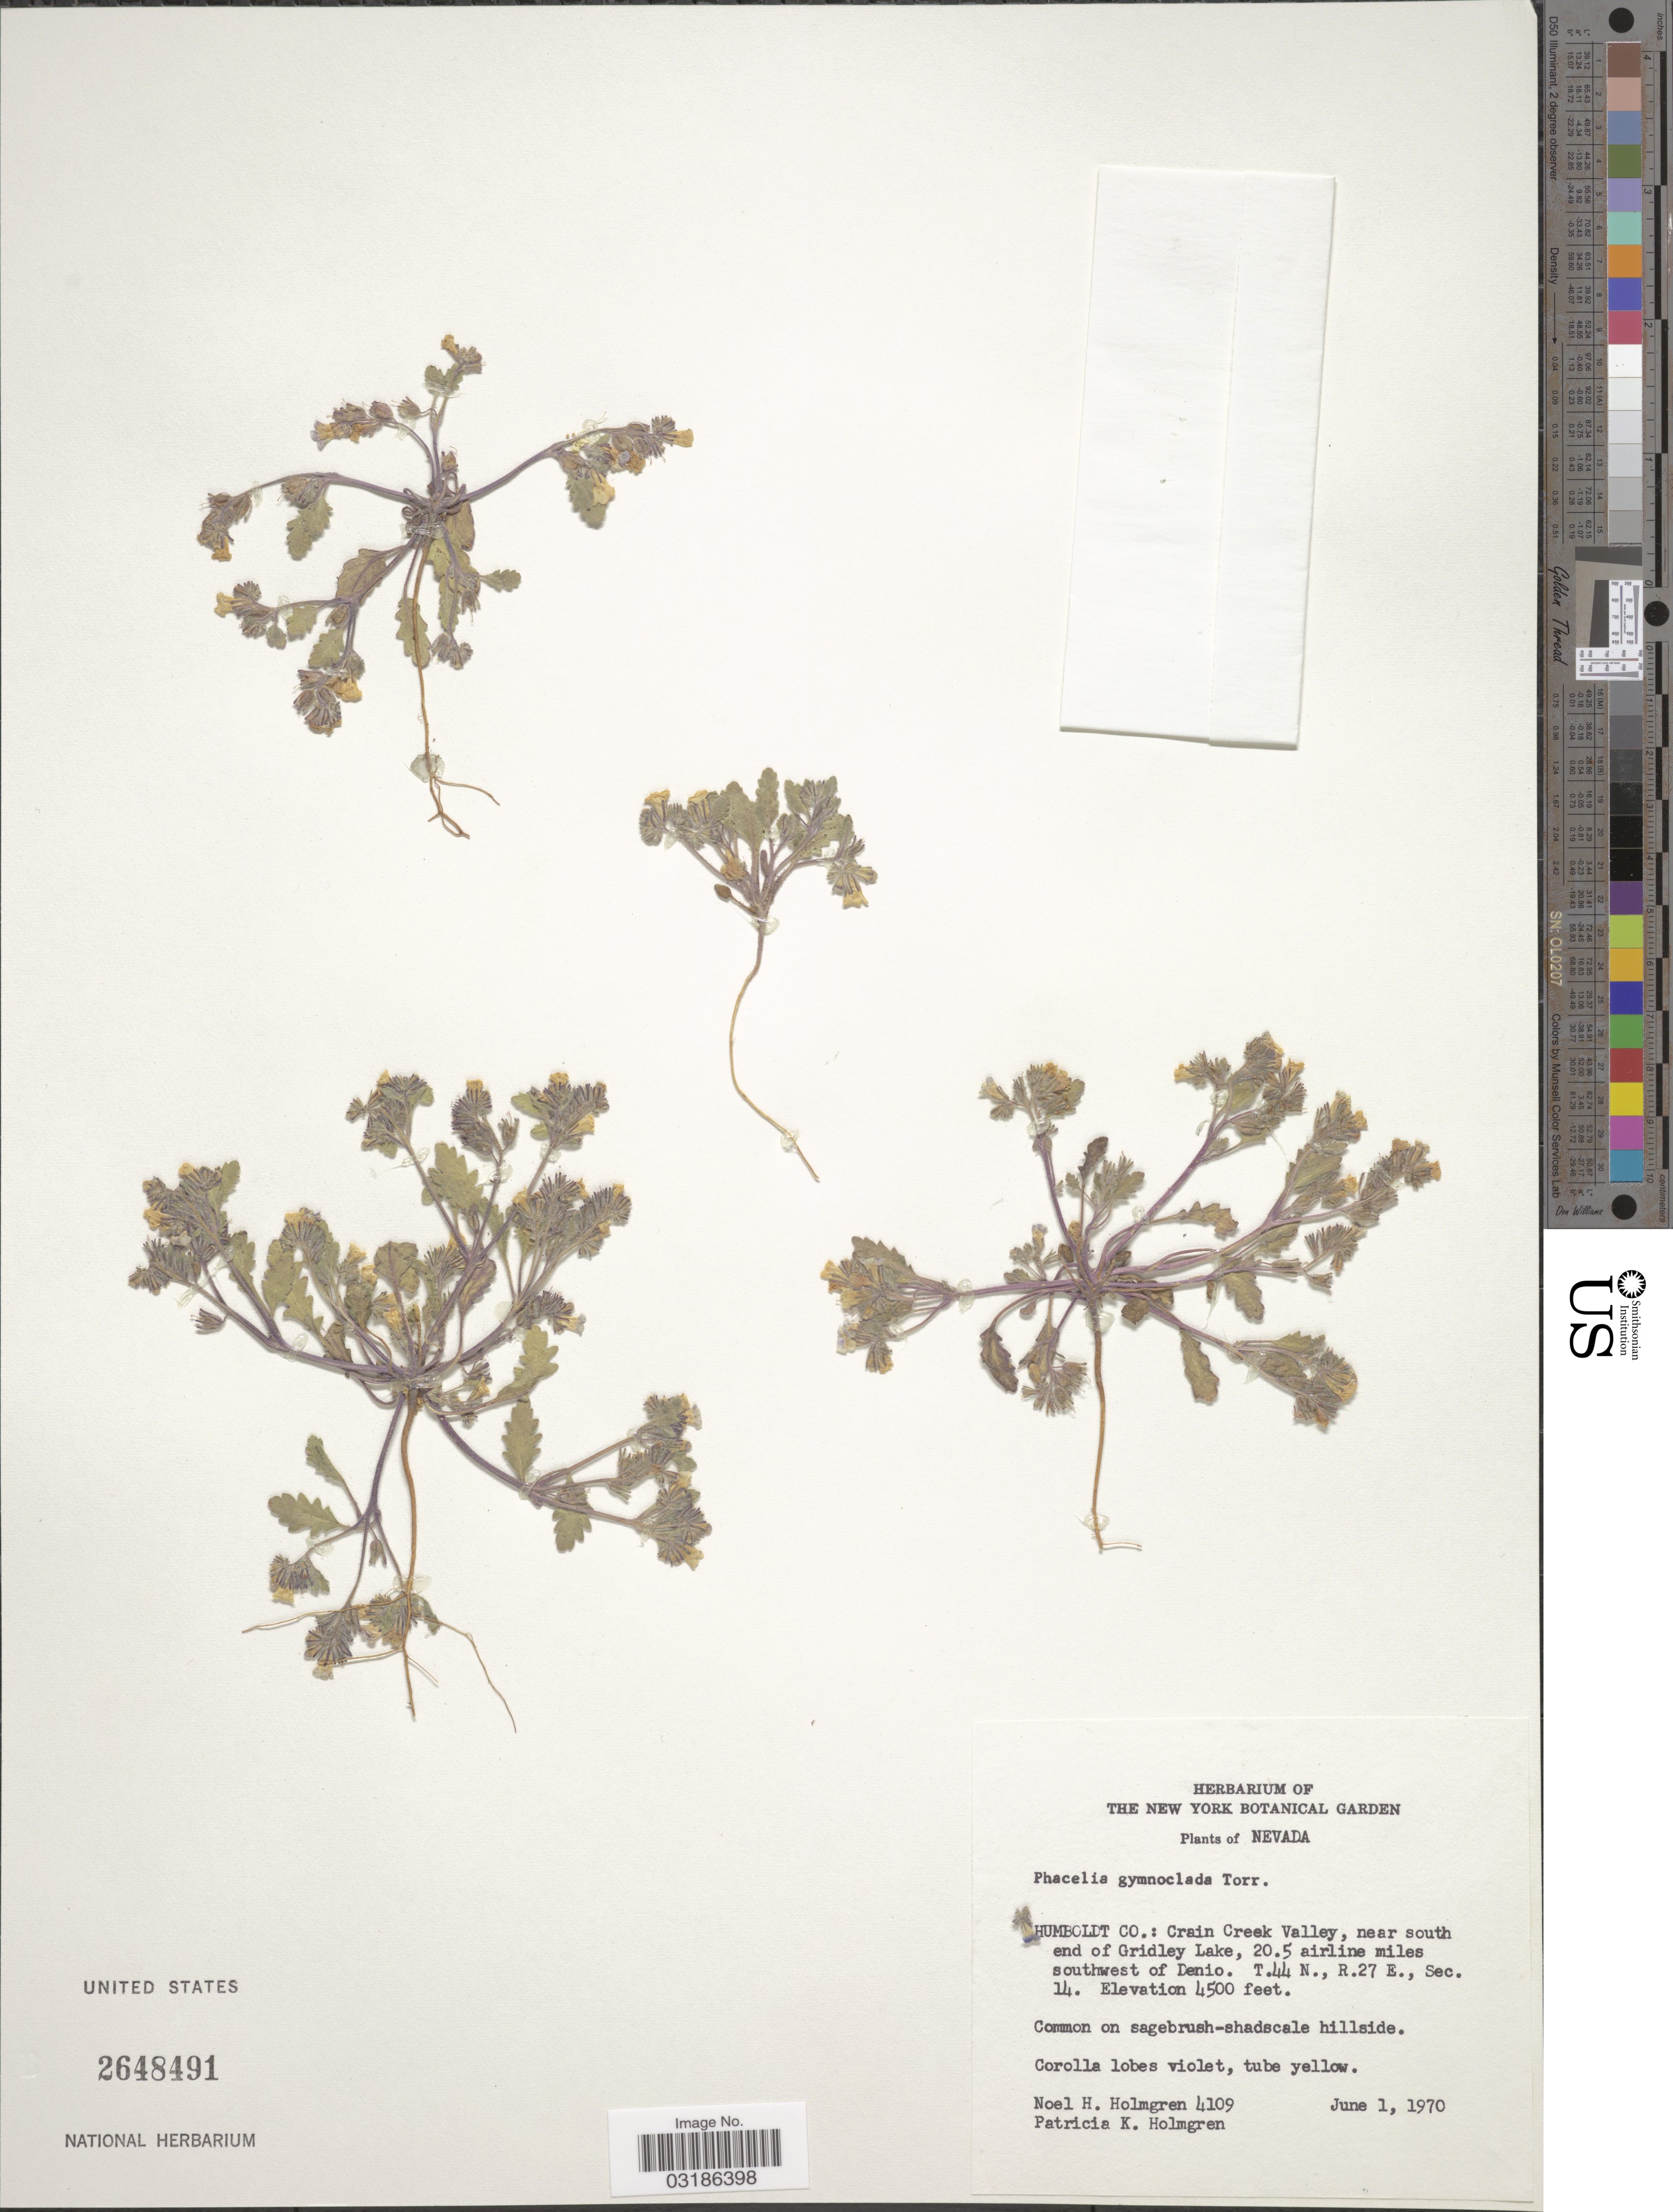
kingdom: Plantae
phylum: Tracheophyta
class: Magnoliopsida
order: Boraginales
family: Hydrophyllaceae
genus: Phacelia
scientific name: Phacelia gymnoclada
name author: Torr. in C. King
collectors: N. H. Holmgren & P. K. Holmgren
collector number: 4109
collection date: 1970-06-01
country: United States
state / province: Nevada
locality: Humboldt Co.: Crain Creek Valley, near south end of Gridley Lake, 20.5 airline miles southwest of Denio. T.44 N., R.27 E., Sec. 14.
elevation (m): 1372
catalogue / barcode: US 2648491